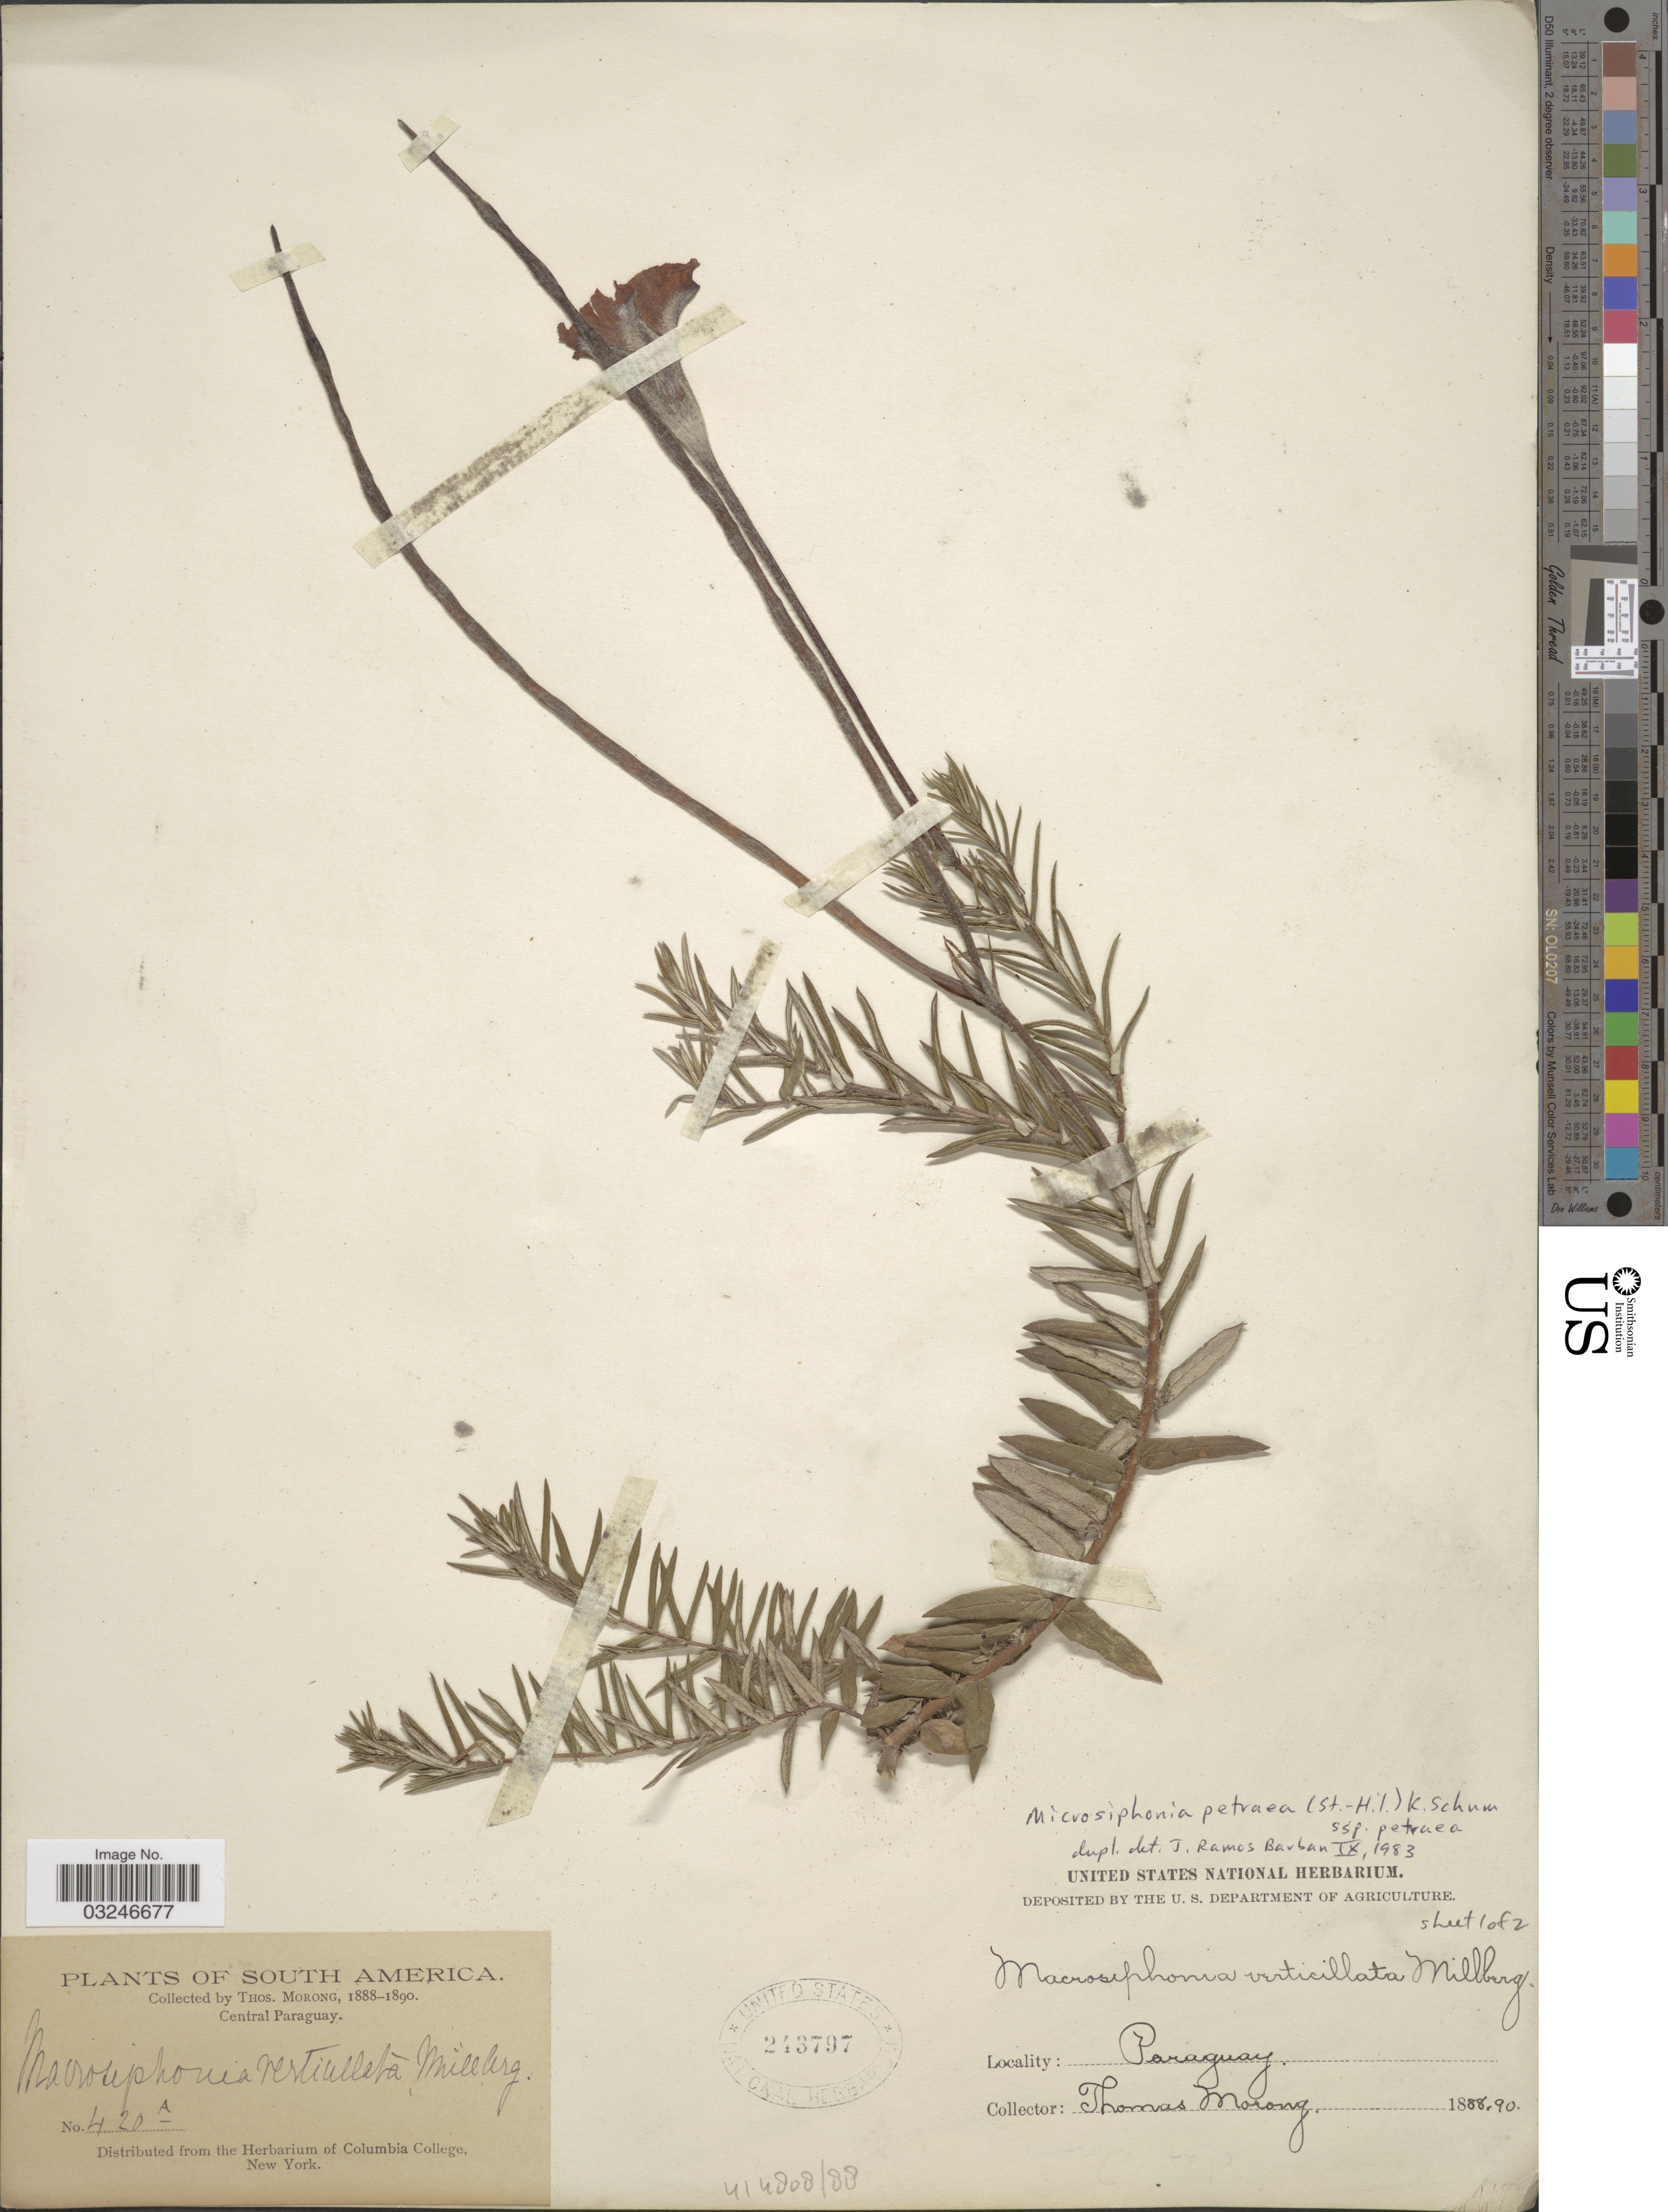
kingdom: Plantae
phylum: Tracheophyta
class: Magnoliopsida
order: Gentianales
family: Apocynaceae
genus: Macrosiphonia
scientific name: Macrosiphonia petraea subsp. petraea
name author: (A. St.-Hil.) Kuntze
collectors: ex herb. T. Morong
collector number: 420A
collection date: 1888/1890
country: Paraguay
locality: Central Paraguay.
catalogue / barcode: US 243797